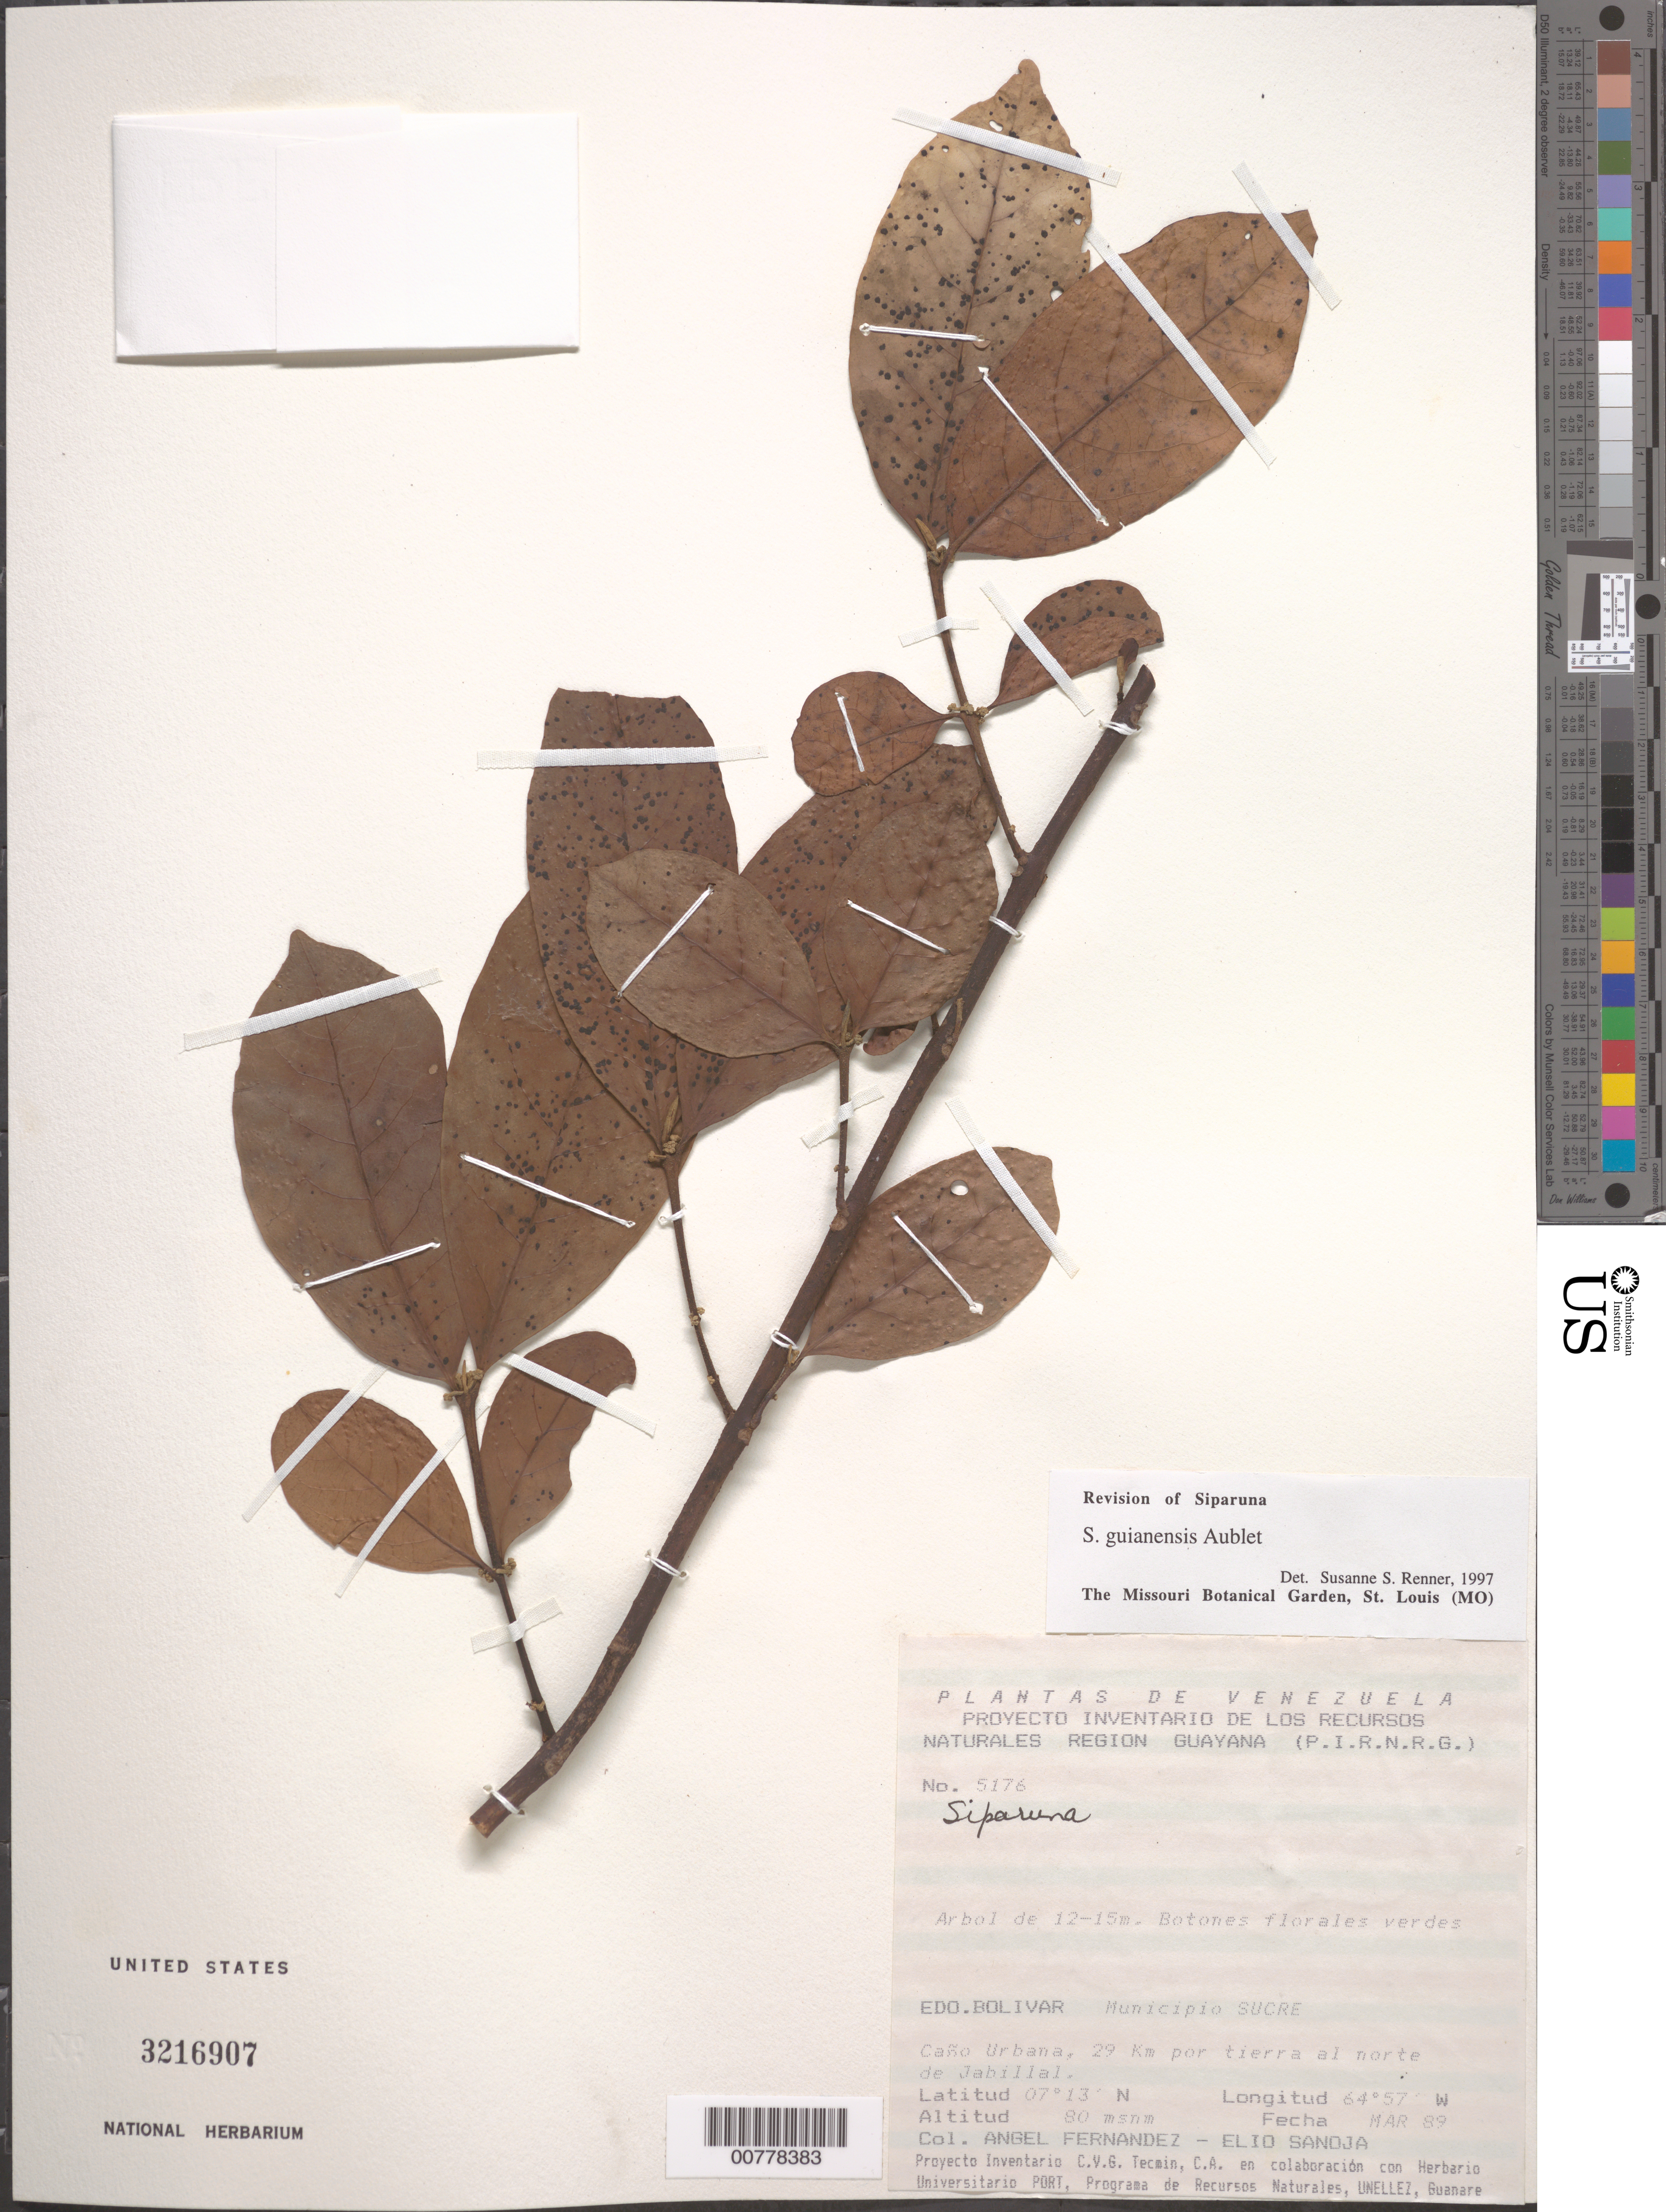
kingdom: Plantae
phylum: Tracheophyta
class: Magnoliopsida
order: Laurales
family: Siparunaceae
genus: Siparuna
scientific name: Siparuna guianensis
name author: Aubl.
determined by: Renner, S. S.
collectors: A. Fernández & E. Sanoja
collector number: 5176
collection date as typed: Mar-89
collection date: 1989-03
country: Venezuela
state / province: Bolívar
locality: Mun. Sucre, Caño Urbana, 29 km N of Jabillal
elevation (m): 80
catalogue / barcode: US 3216907